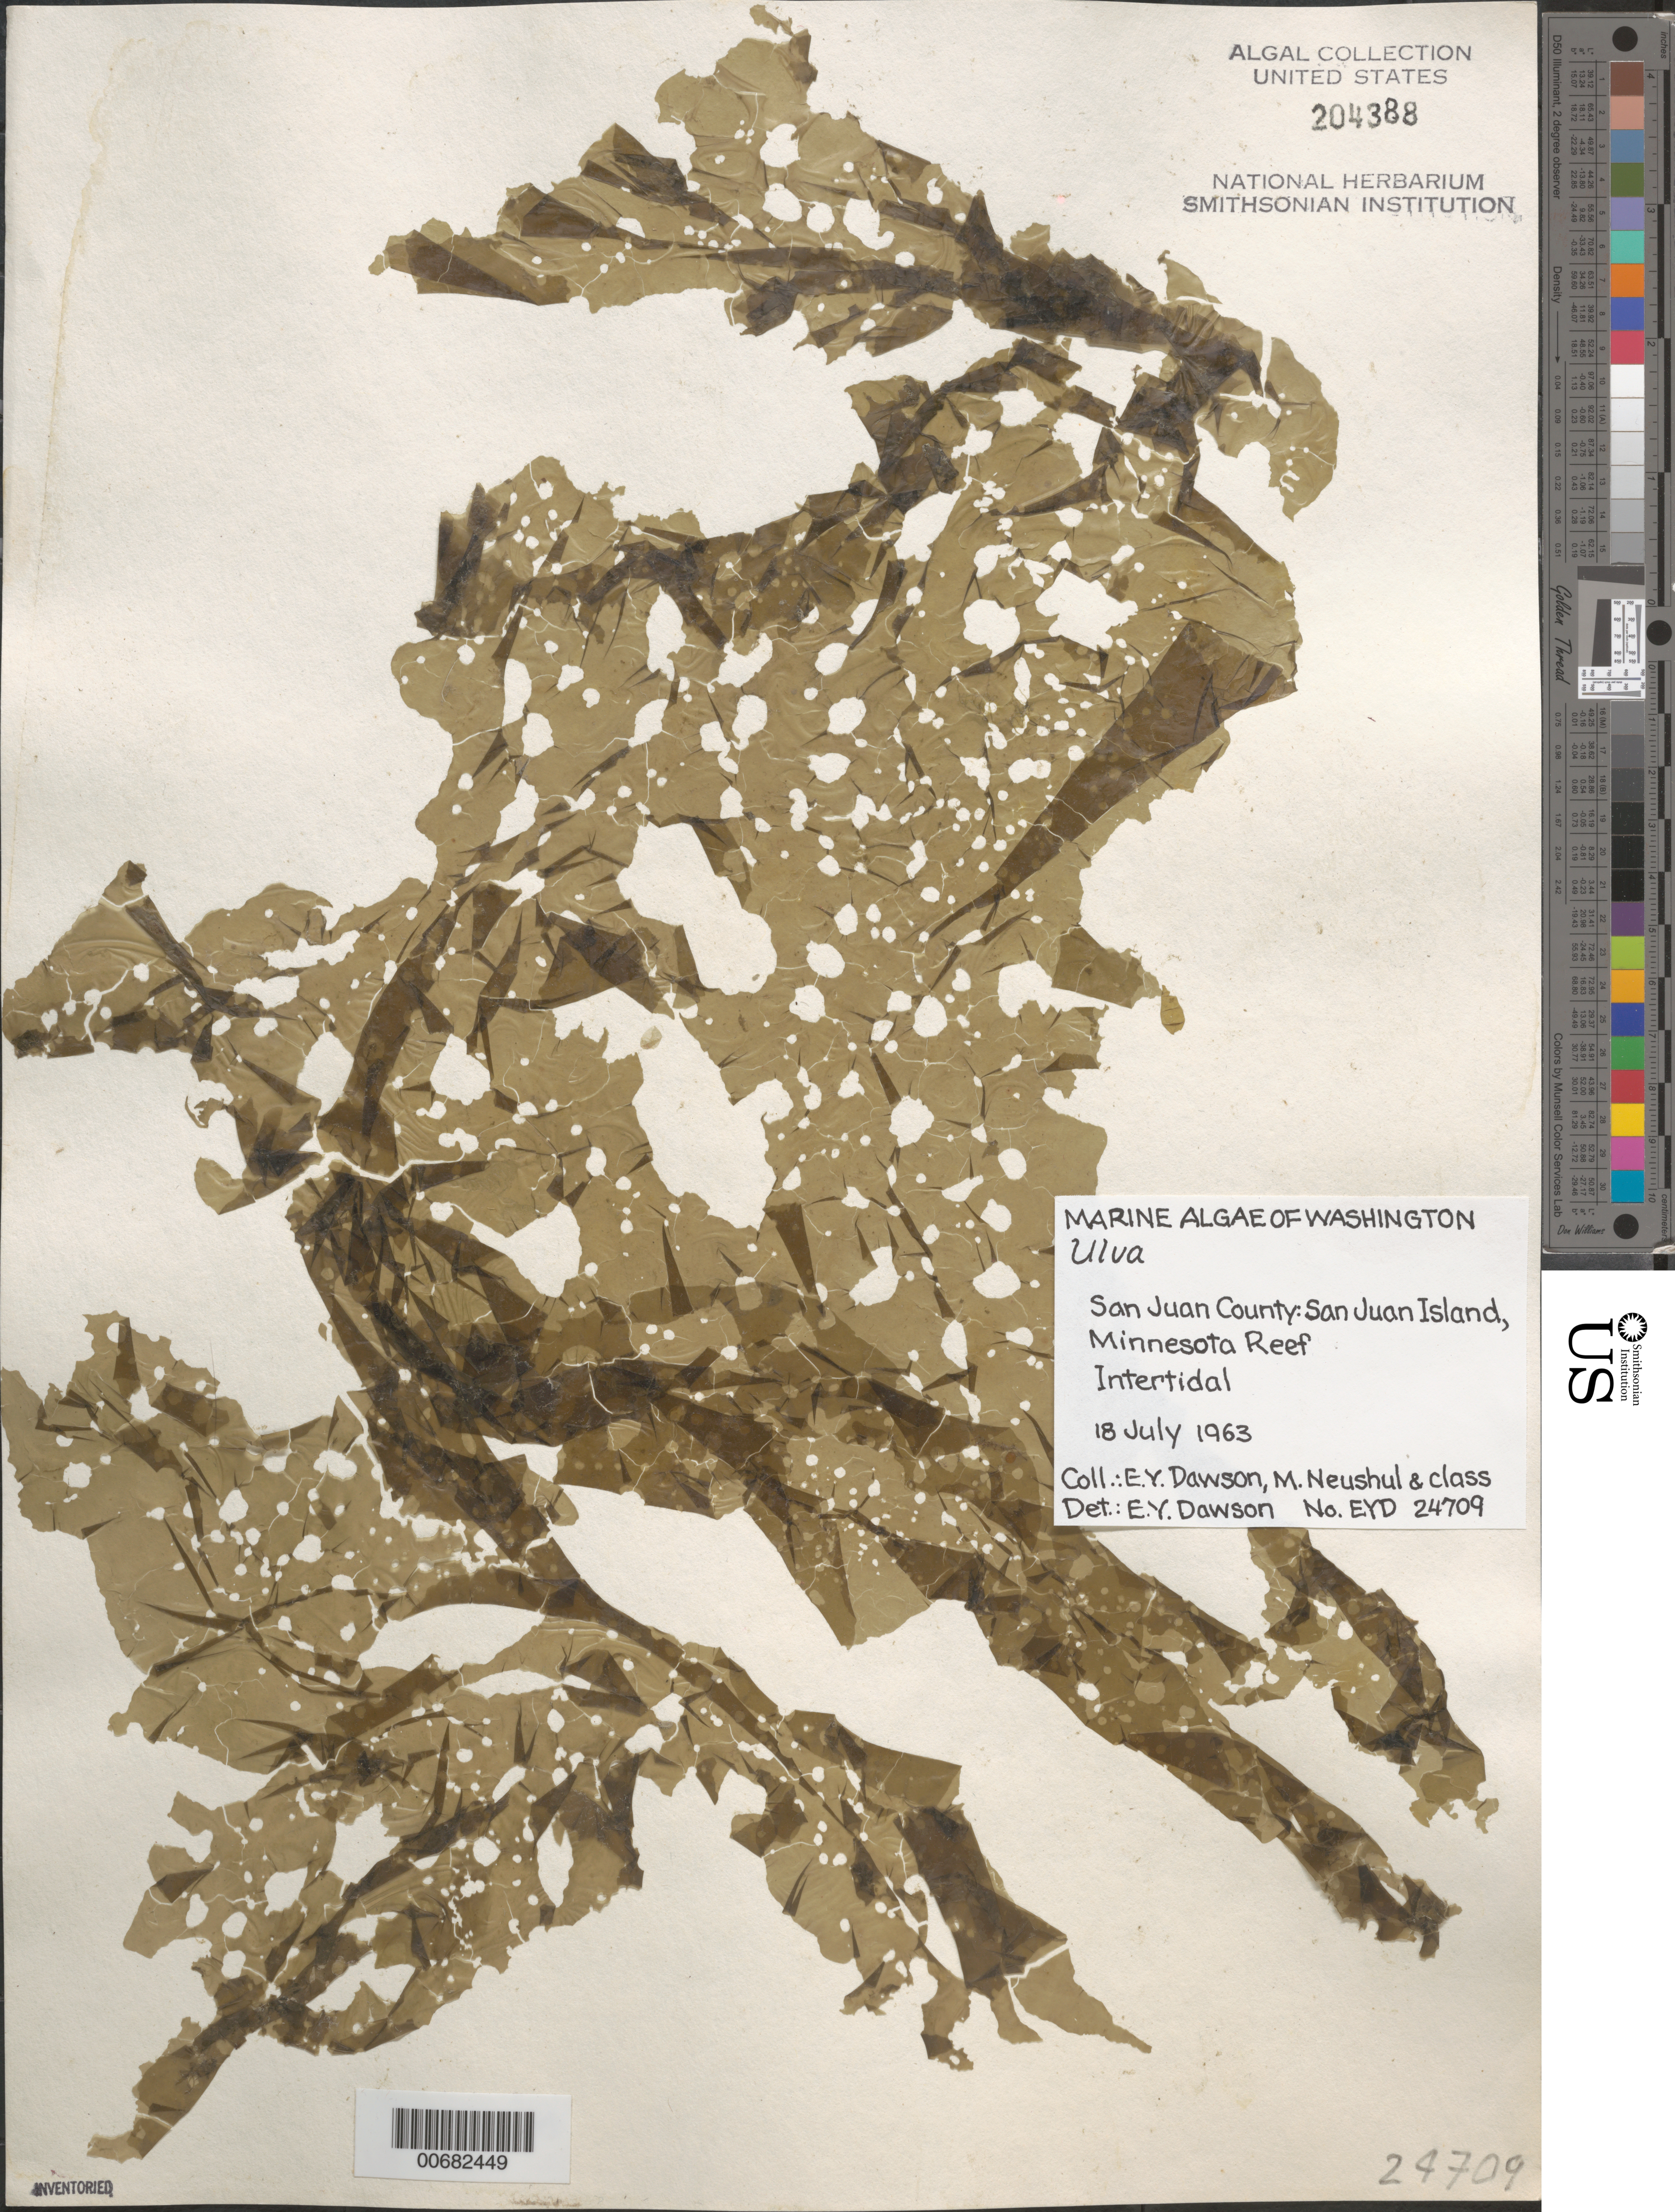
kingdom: Plantae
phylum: Chlorophyta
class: Ulvophyceae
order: Ulvales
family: Ulvaceae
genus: Ulva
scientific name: Ulva sp.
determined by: Dawson, E. Y.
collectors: E. Y. Dawson, M. Neushul & Algae Class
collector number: EYD 24709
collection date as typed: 18 Jul 1963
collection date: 1963-07-18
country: United States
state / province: Washington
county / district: San Juan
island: San Juan Island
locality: Minnesota Reef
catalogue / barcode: US 204388